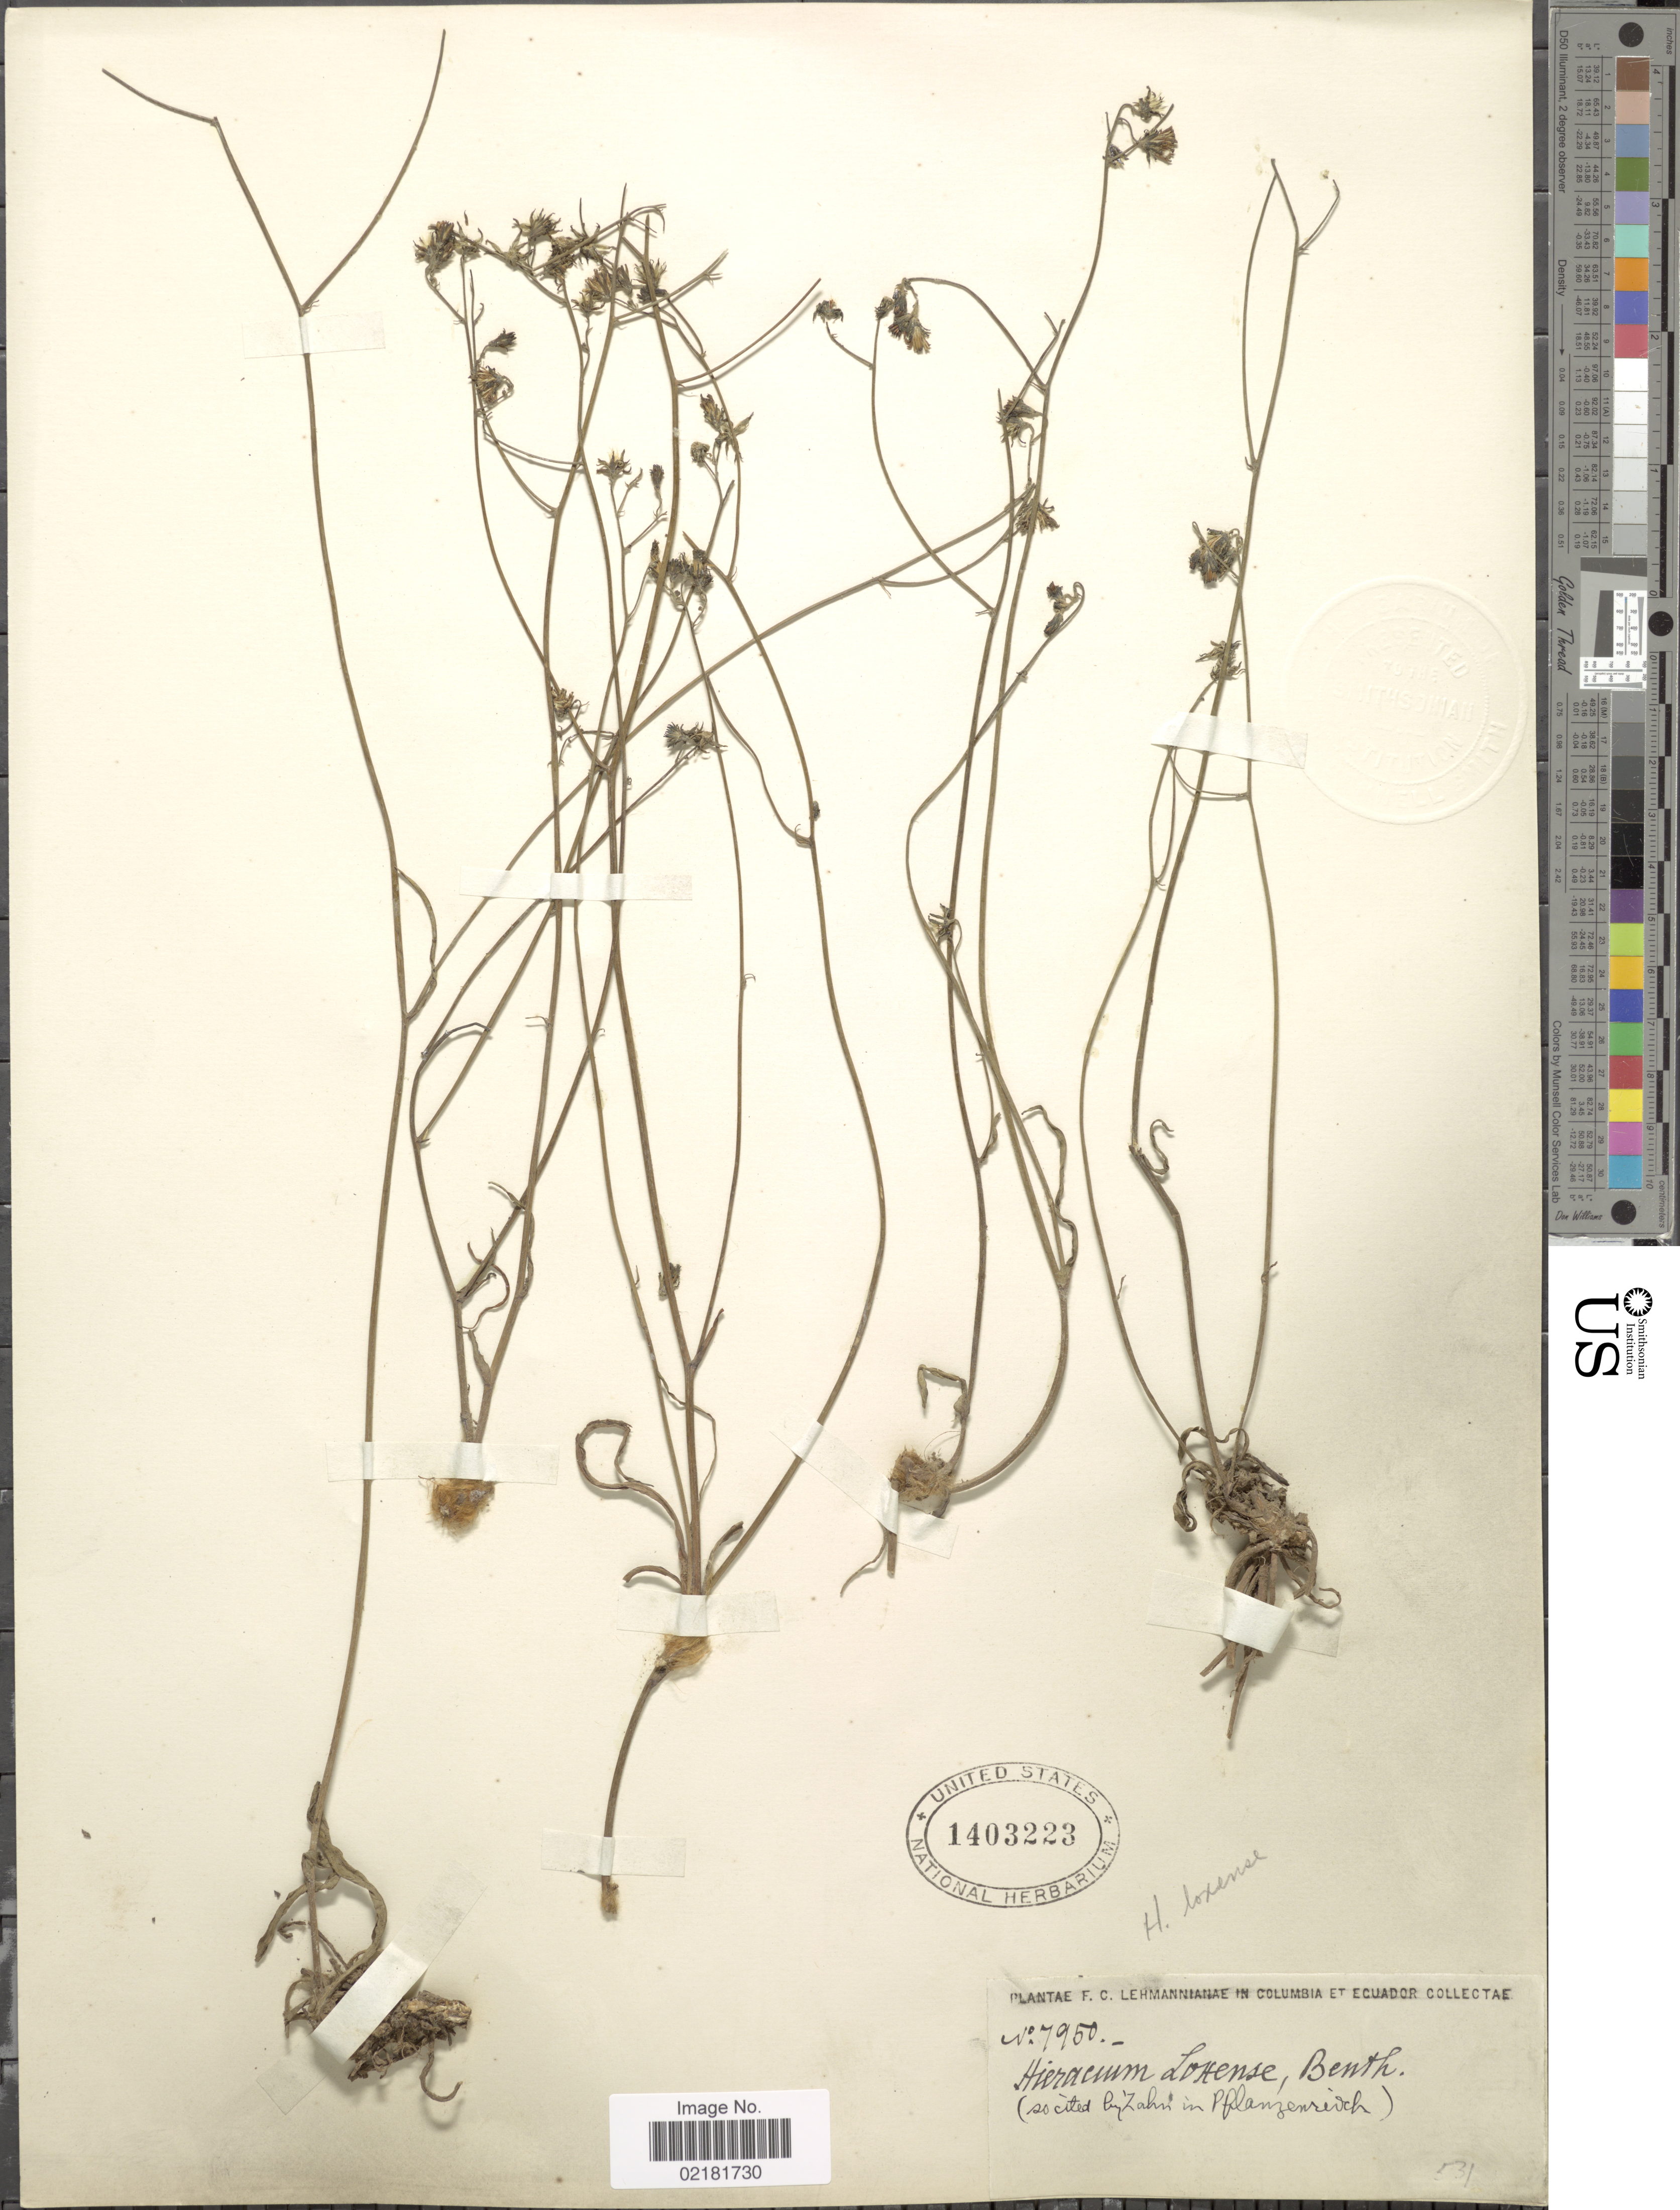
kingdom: Plantae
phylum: Tracheophyta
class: Magnoliopsida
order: Asterales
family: Asteraceae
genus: Hieracium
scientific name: Hieracium loxense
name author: Benth.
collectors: F. C. Lehmann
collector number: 7950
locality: Columbia et Ecuador.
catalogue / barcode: US 1403223